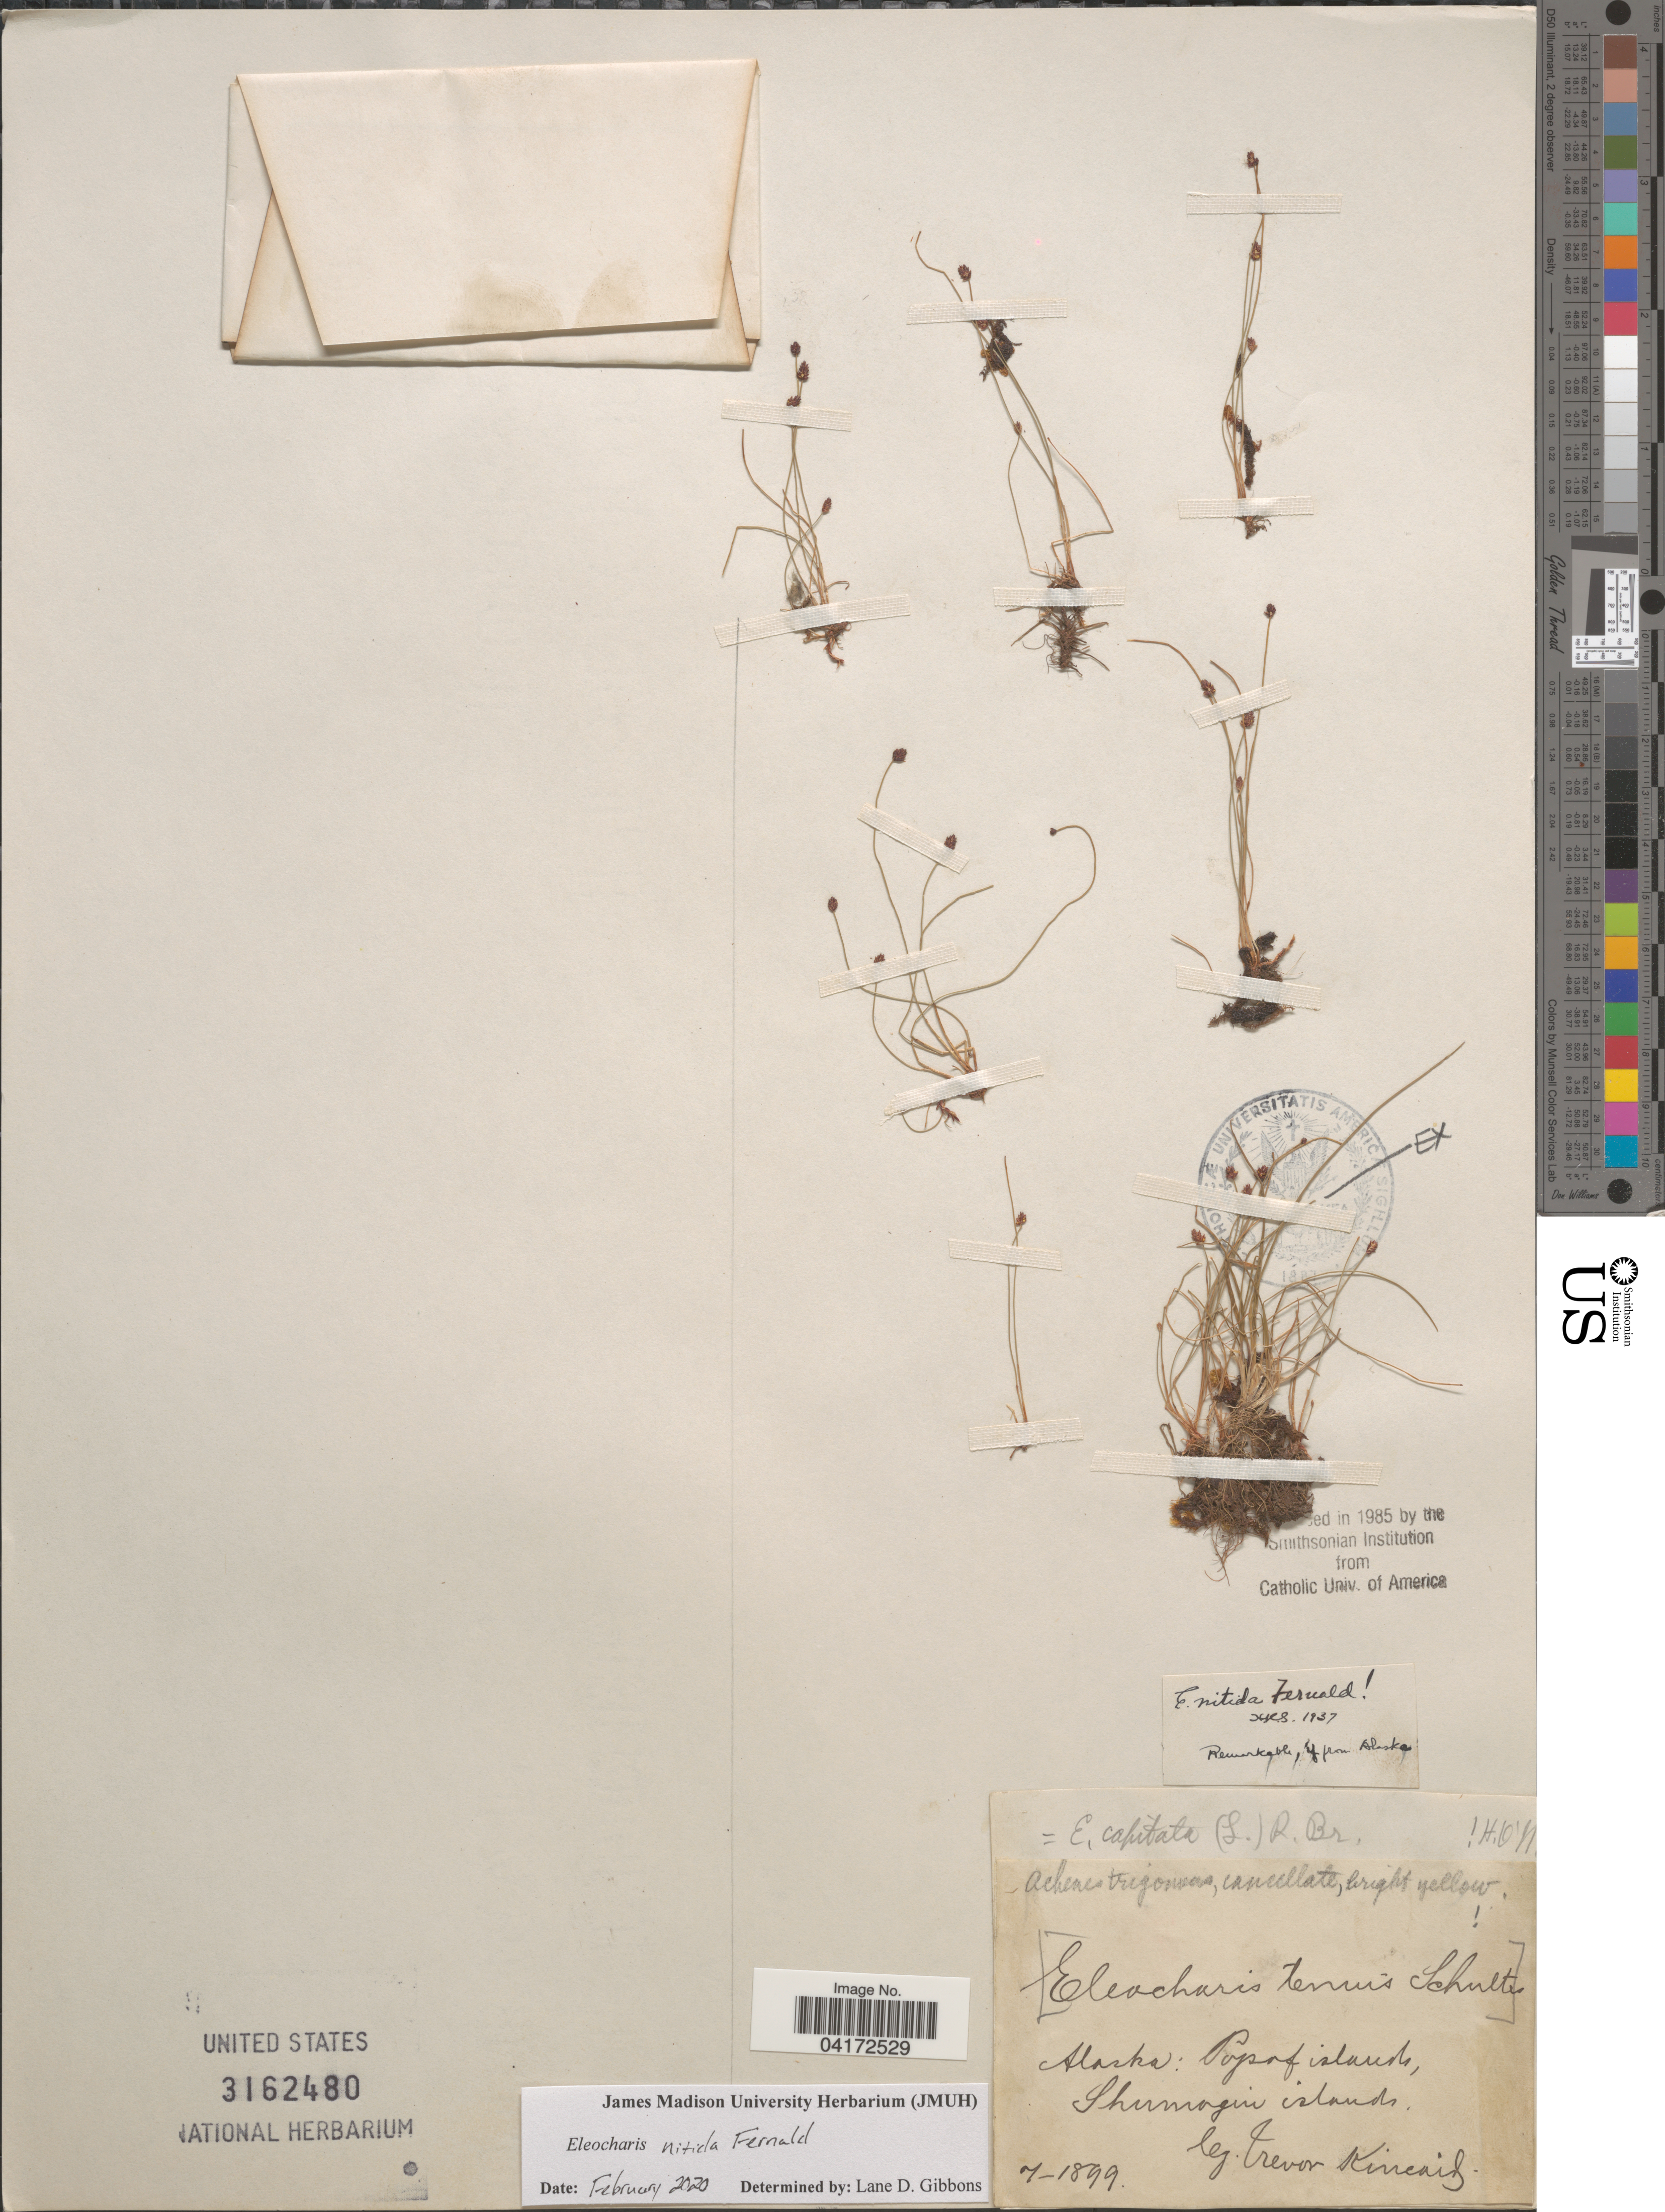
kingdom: Plantae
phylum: Tracheophyta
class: Liliopsida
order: Poales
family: Cyperaceae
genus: Eleocharis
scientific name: Eleocharis nitida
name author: Fernald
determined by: Gibbons, Lane D.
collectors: T. C. Kincaid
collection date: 1899-07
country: United States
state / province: Alaska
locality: Popof islands, Shumagin islands.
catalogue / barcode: US 3162480